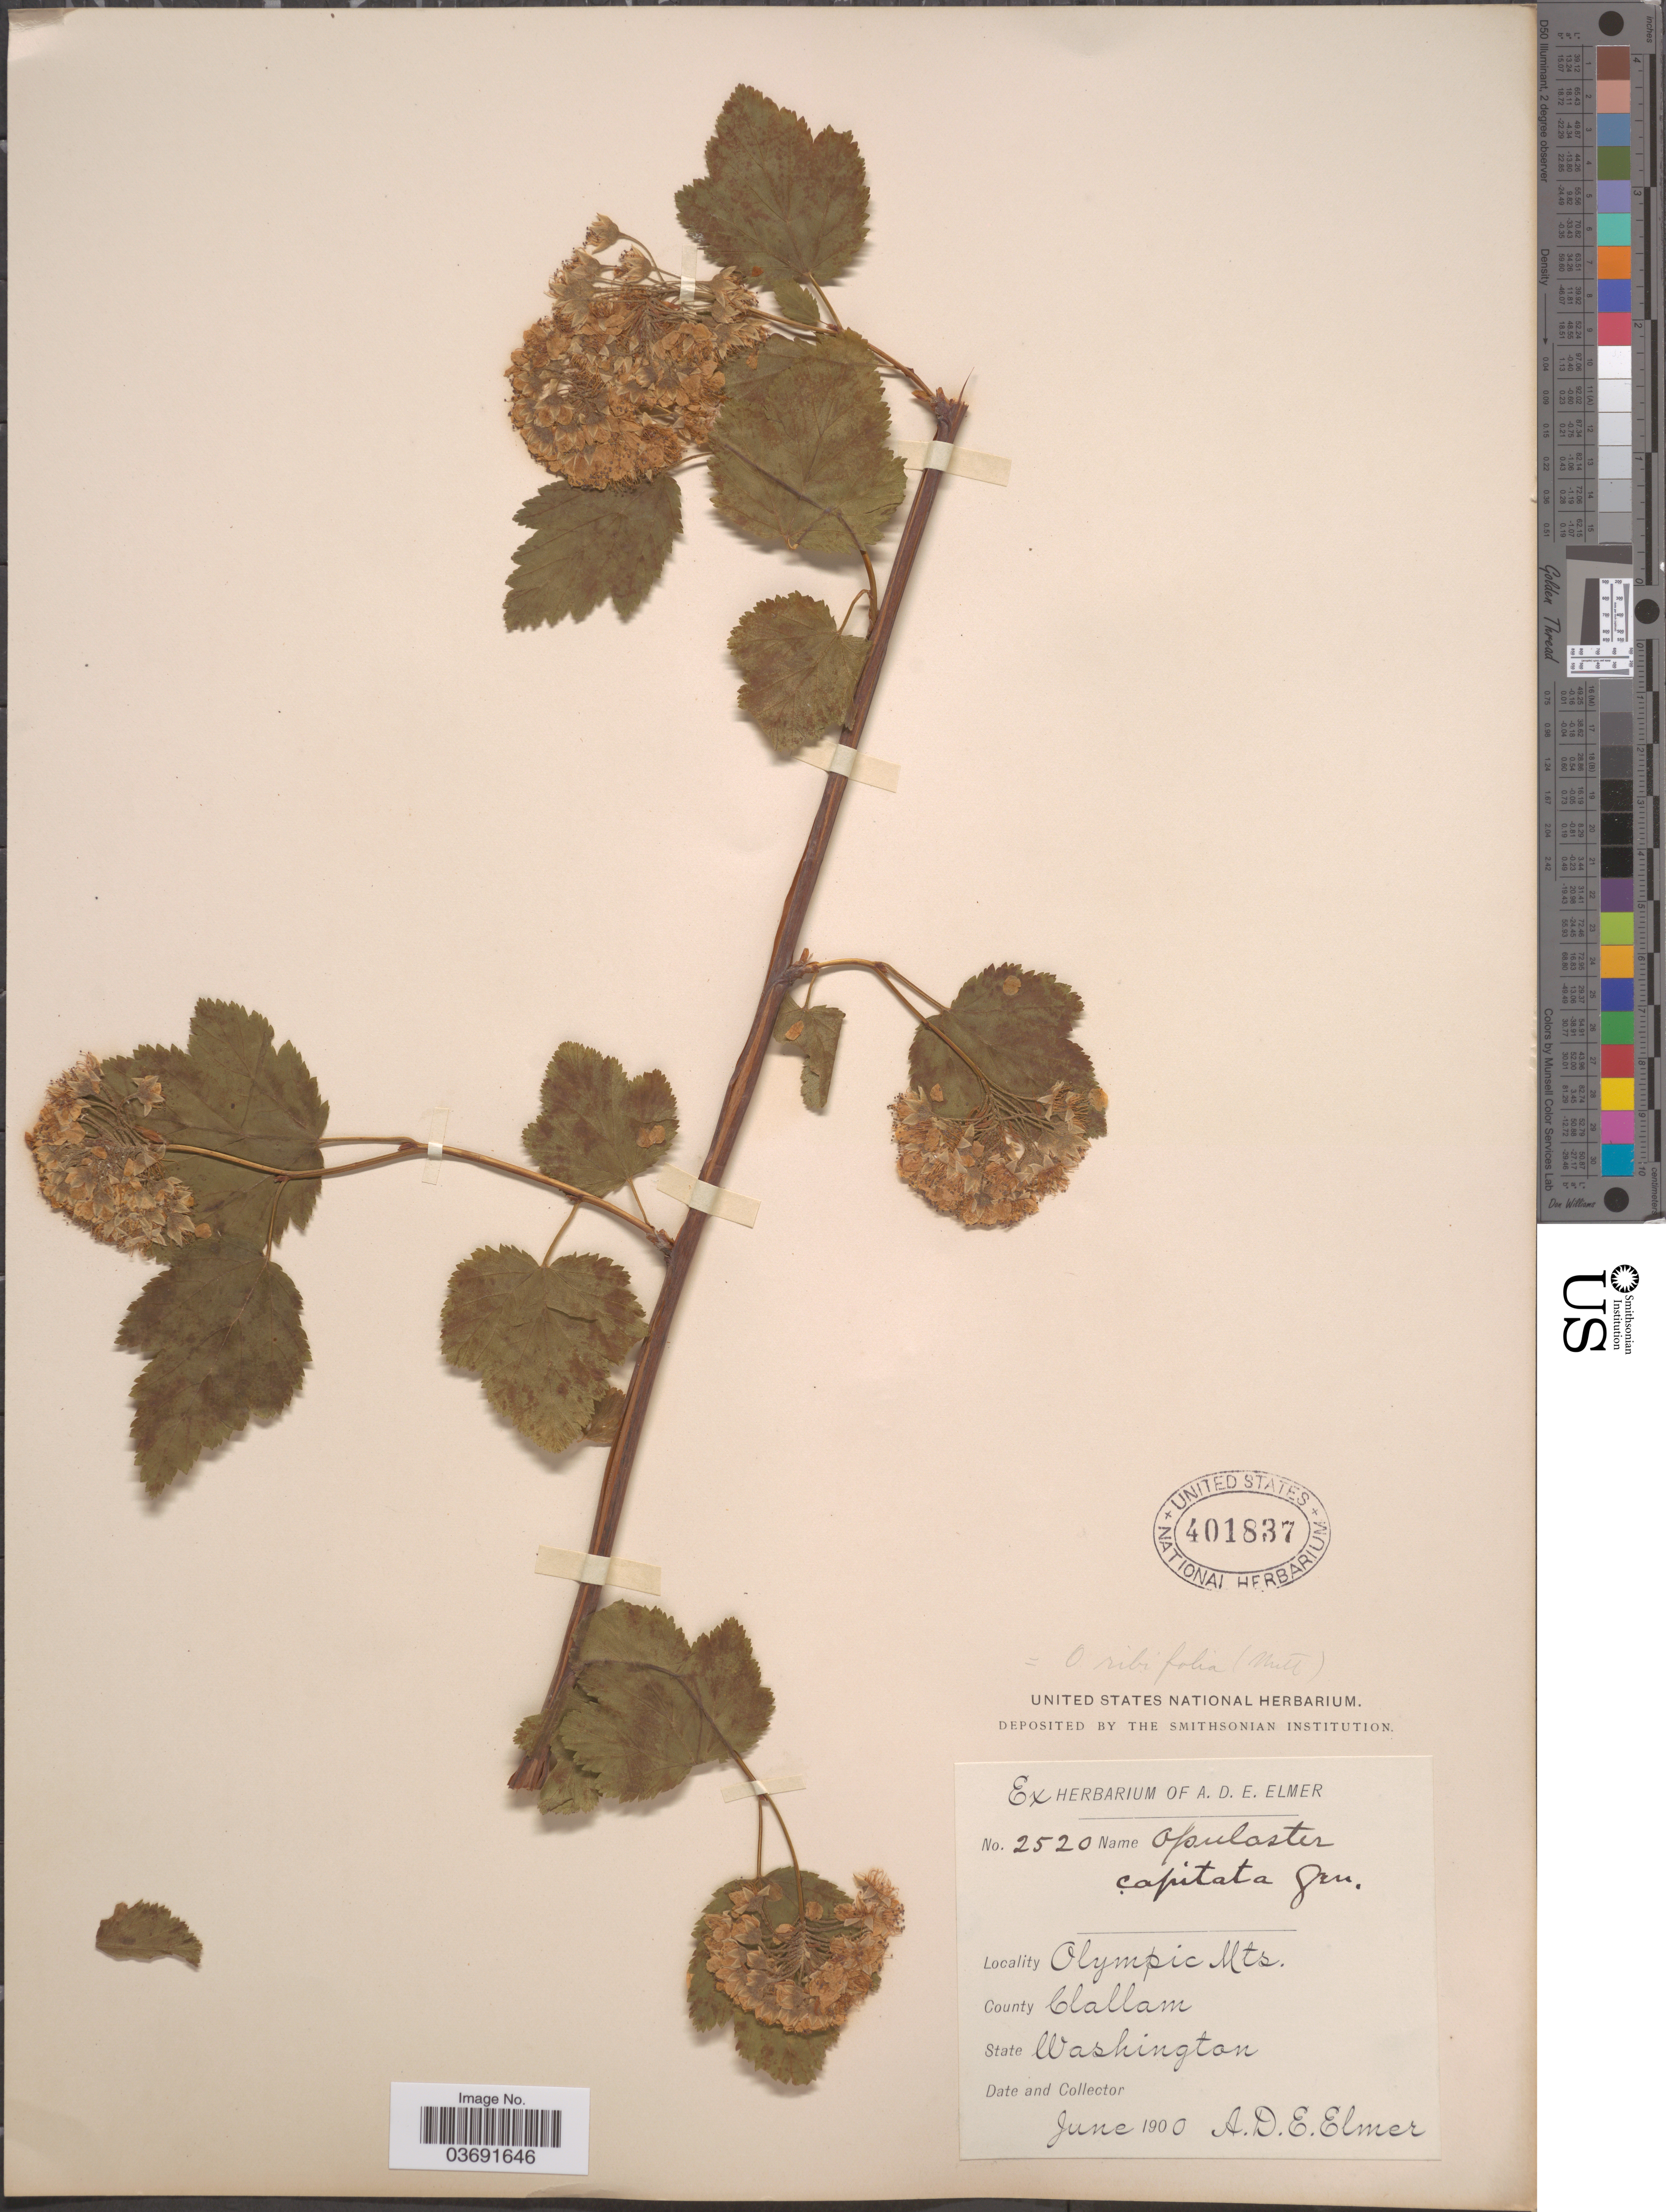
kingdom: Plantae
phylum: Tracheophyta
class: Magnoliopsida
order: Rosales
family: Rosaceae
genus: Physocarpus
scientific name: Physocarpus capitatus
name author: (Pursh) Kuntze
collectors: A. D. E. Elmer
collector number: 2520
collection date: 1900-06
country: United States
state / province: Washington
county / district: Clallam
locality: Olympic Mts. County Clallam.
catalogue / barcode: US 401837